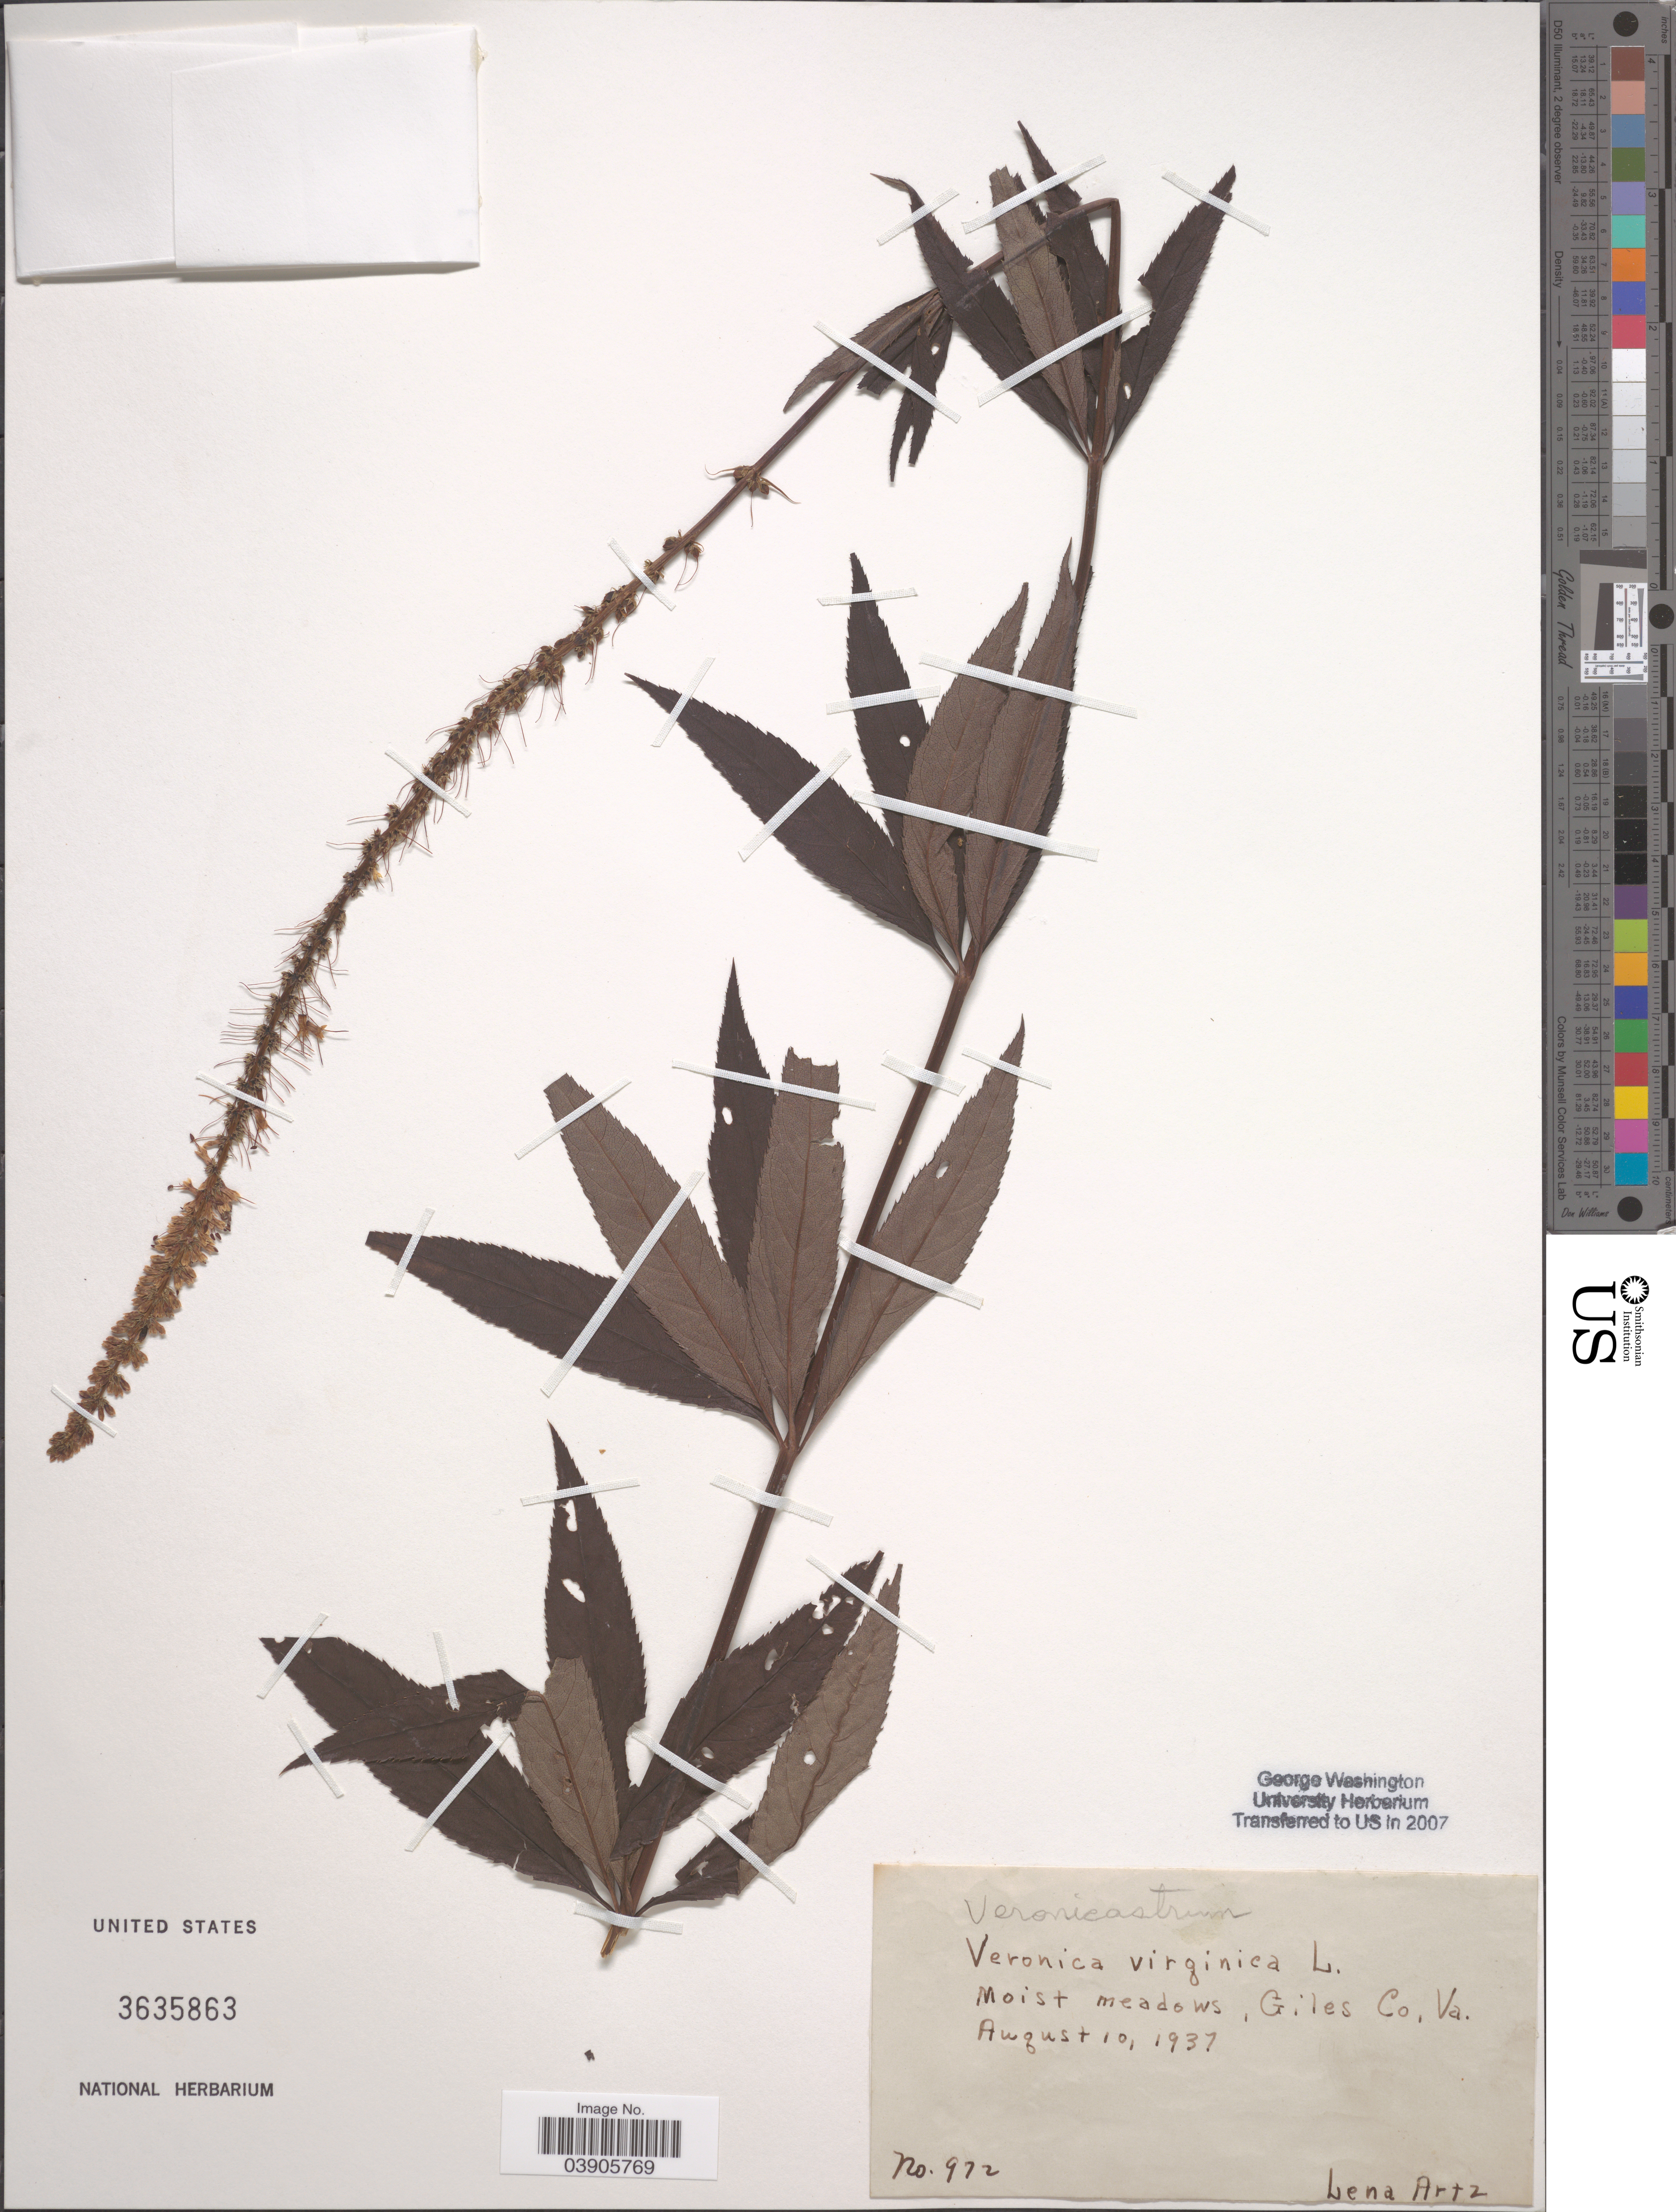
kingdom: Plantae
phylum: Tracheophyta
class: Magnoliopsida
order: Lamiales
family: Plantaginaceae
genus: Veronicastrum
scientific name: Veronicastrum virginicum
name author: (L.) Farw.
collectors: L. Artz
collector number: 972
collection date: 1937-08-10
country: United States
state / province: Virginia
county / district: Giles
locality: Moist meadows, Giles Co.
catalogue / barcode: US 3635863